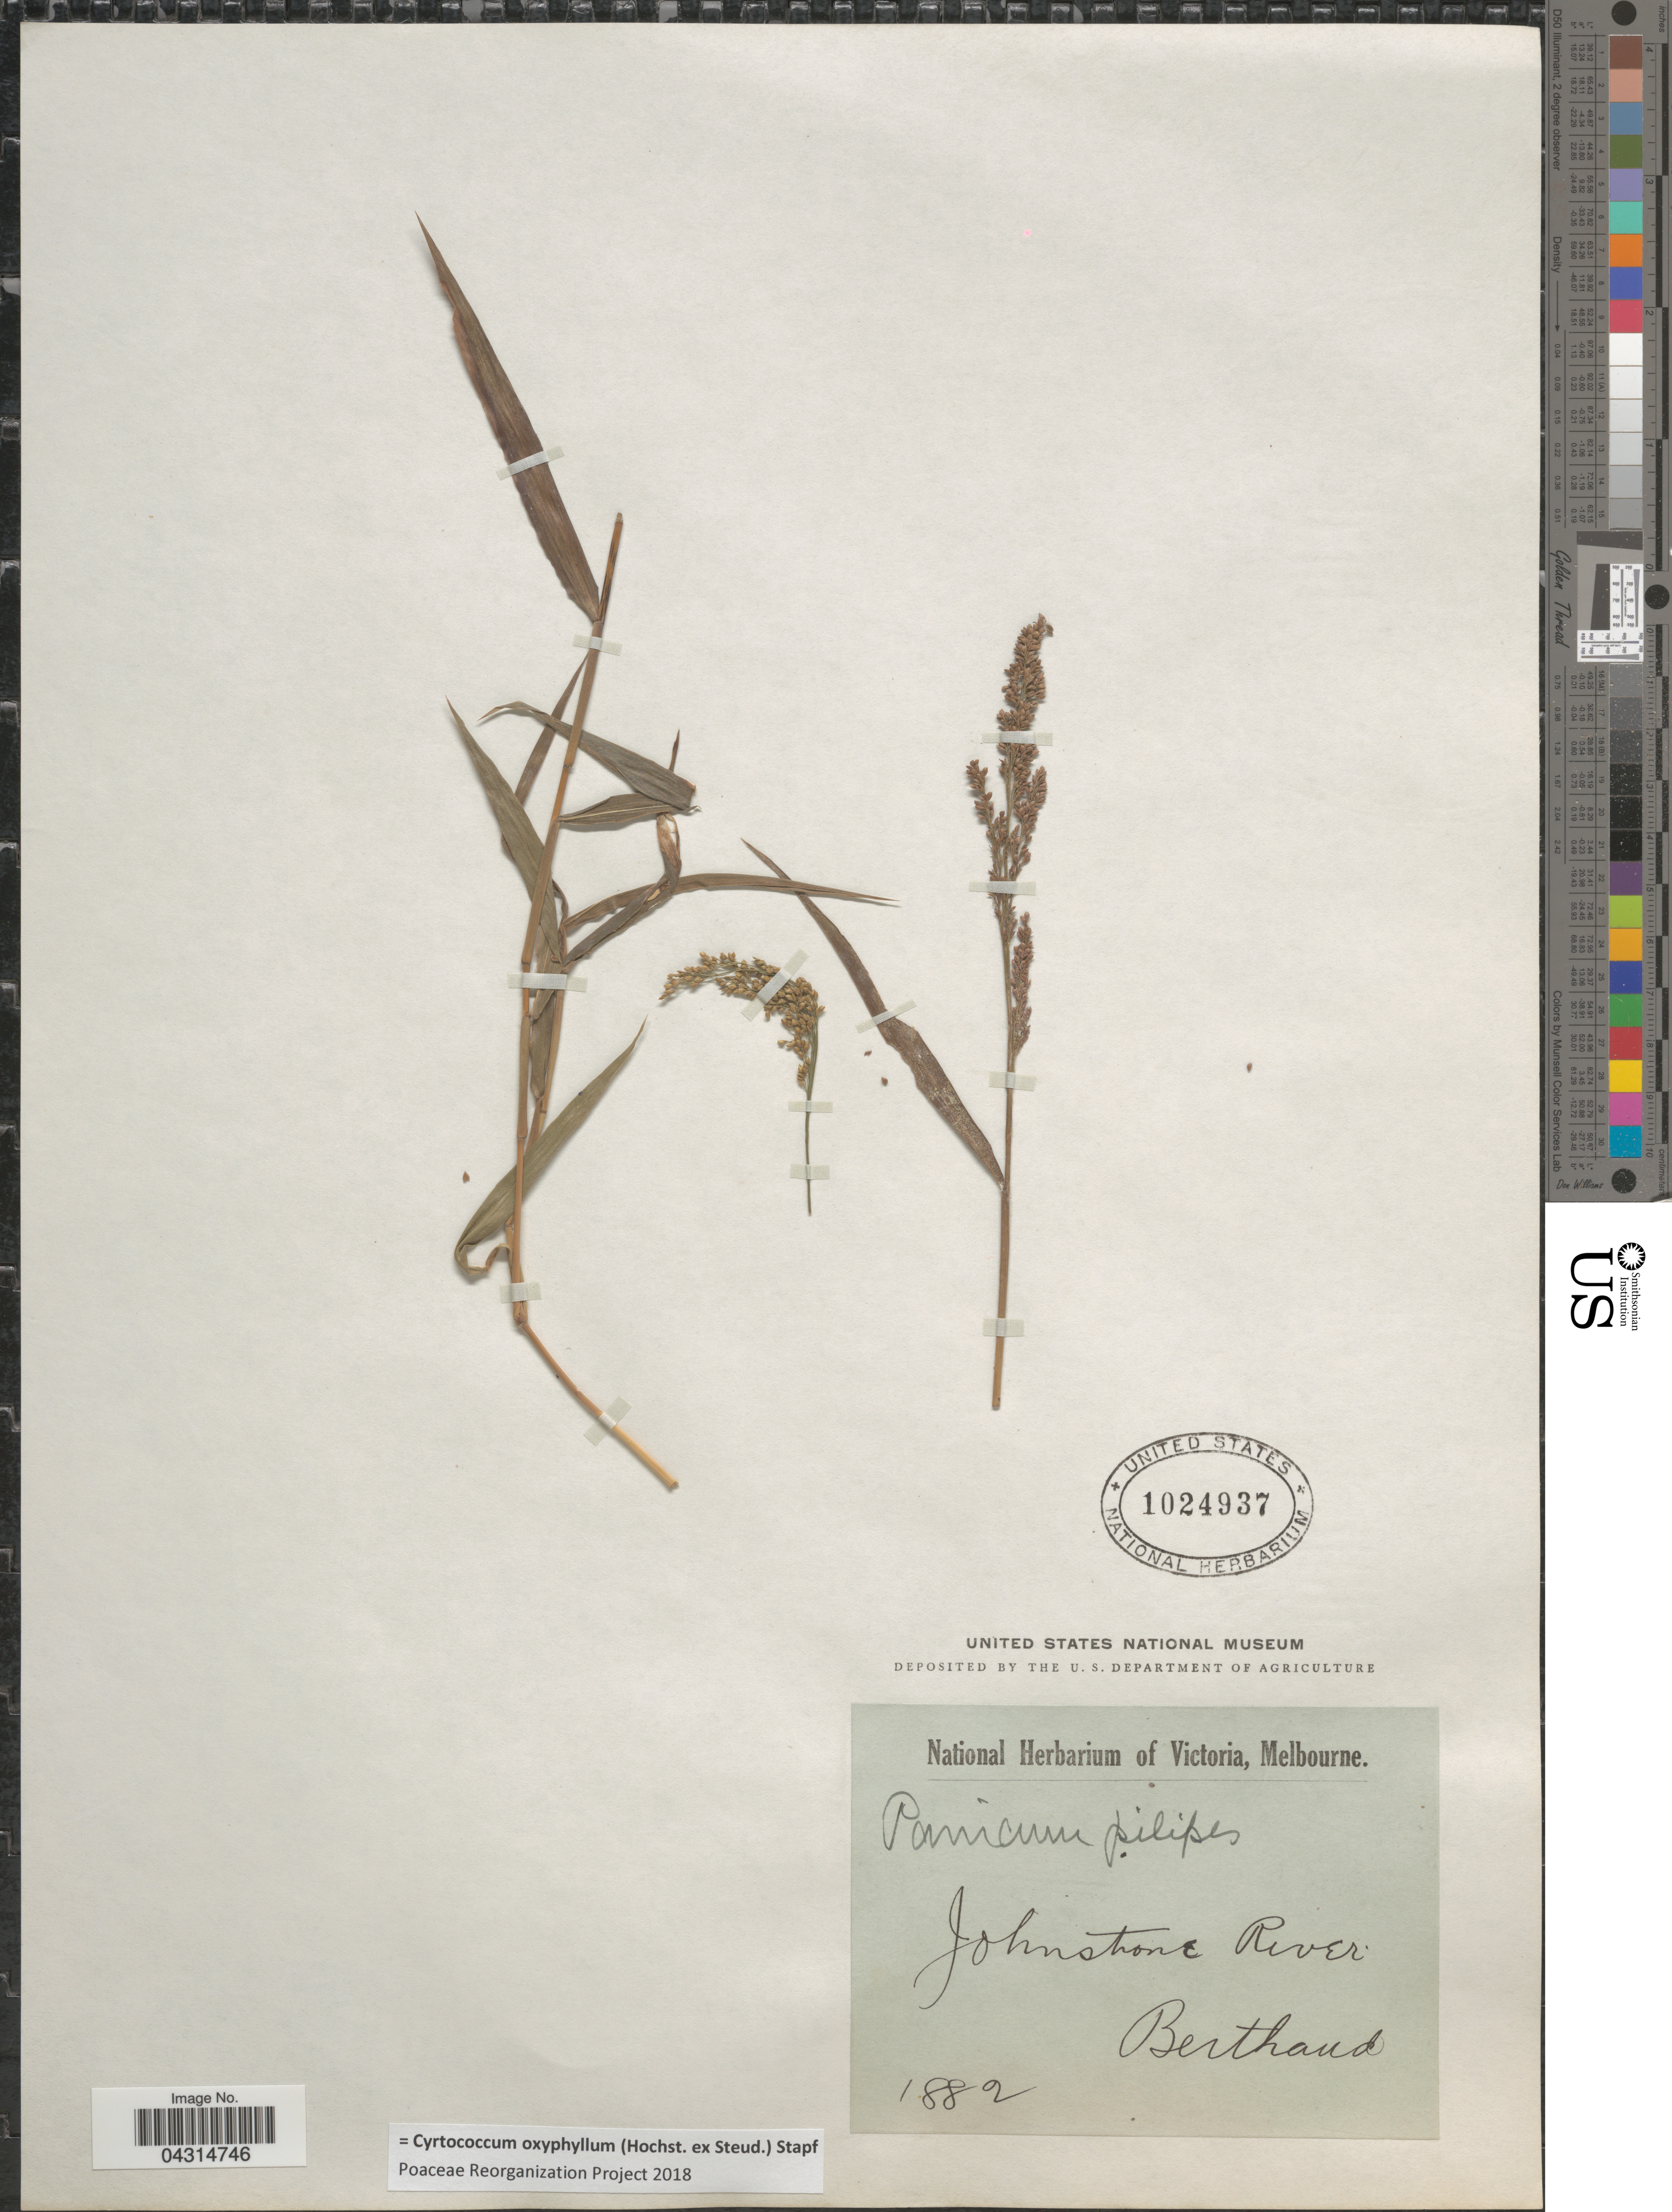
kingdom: Plantae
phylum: Tracheophyta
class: Liliopsida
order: Poales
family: Poaceae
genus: Cyrtococcum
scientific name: Cyrtococcum oxyphyllum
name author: (Steud.) Stapf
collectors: Berthaud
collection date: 1882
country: Australia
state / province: Queensland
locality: Johnstone River.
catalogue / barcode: US 1024937